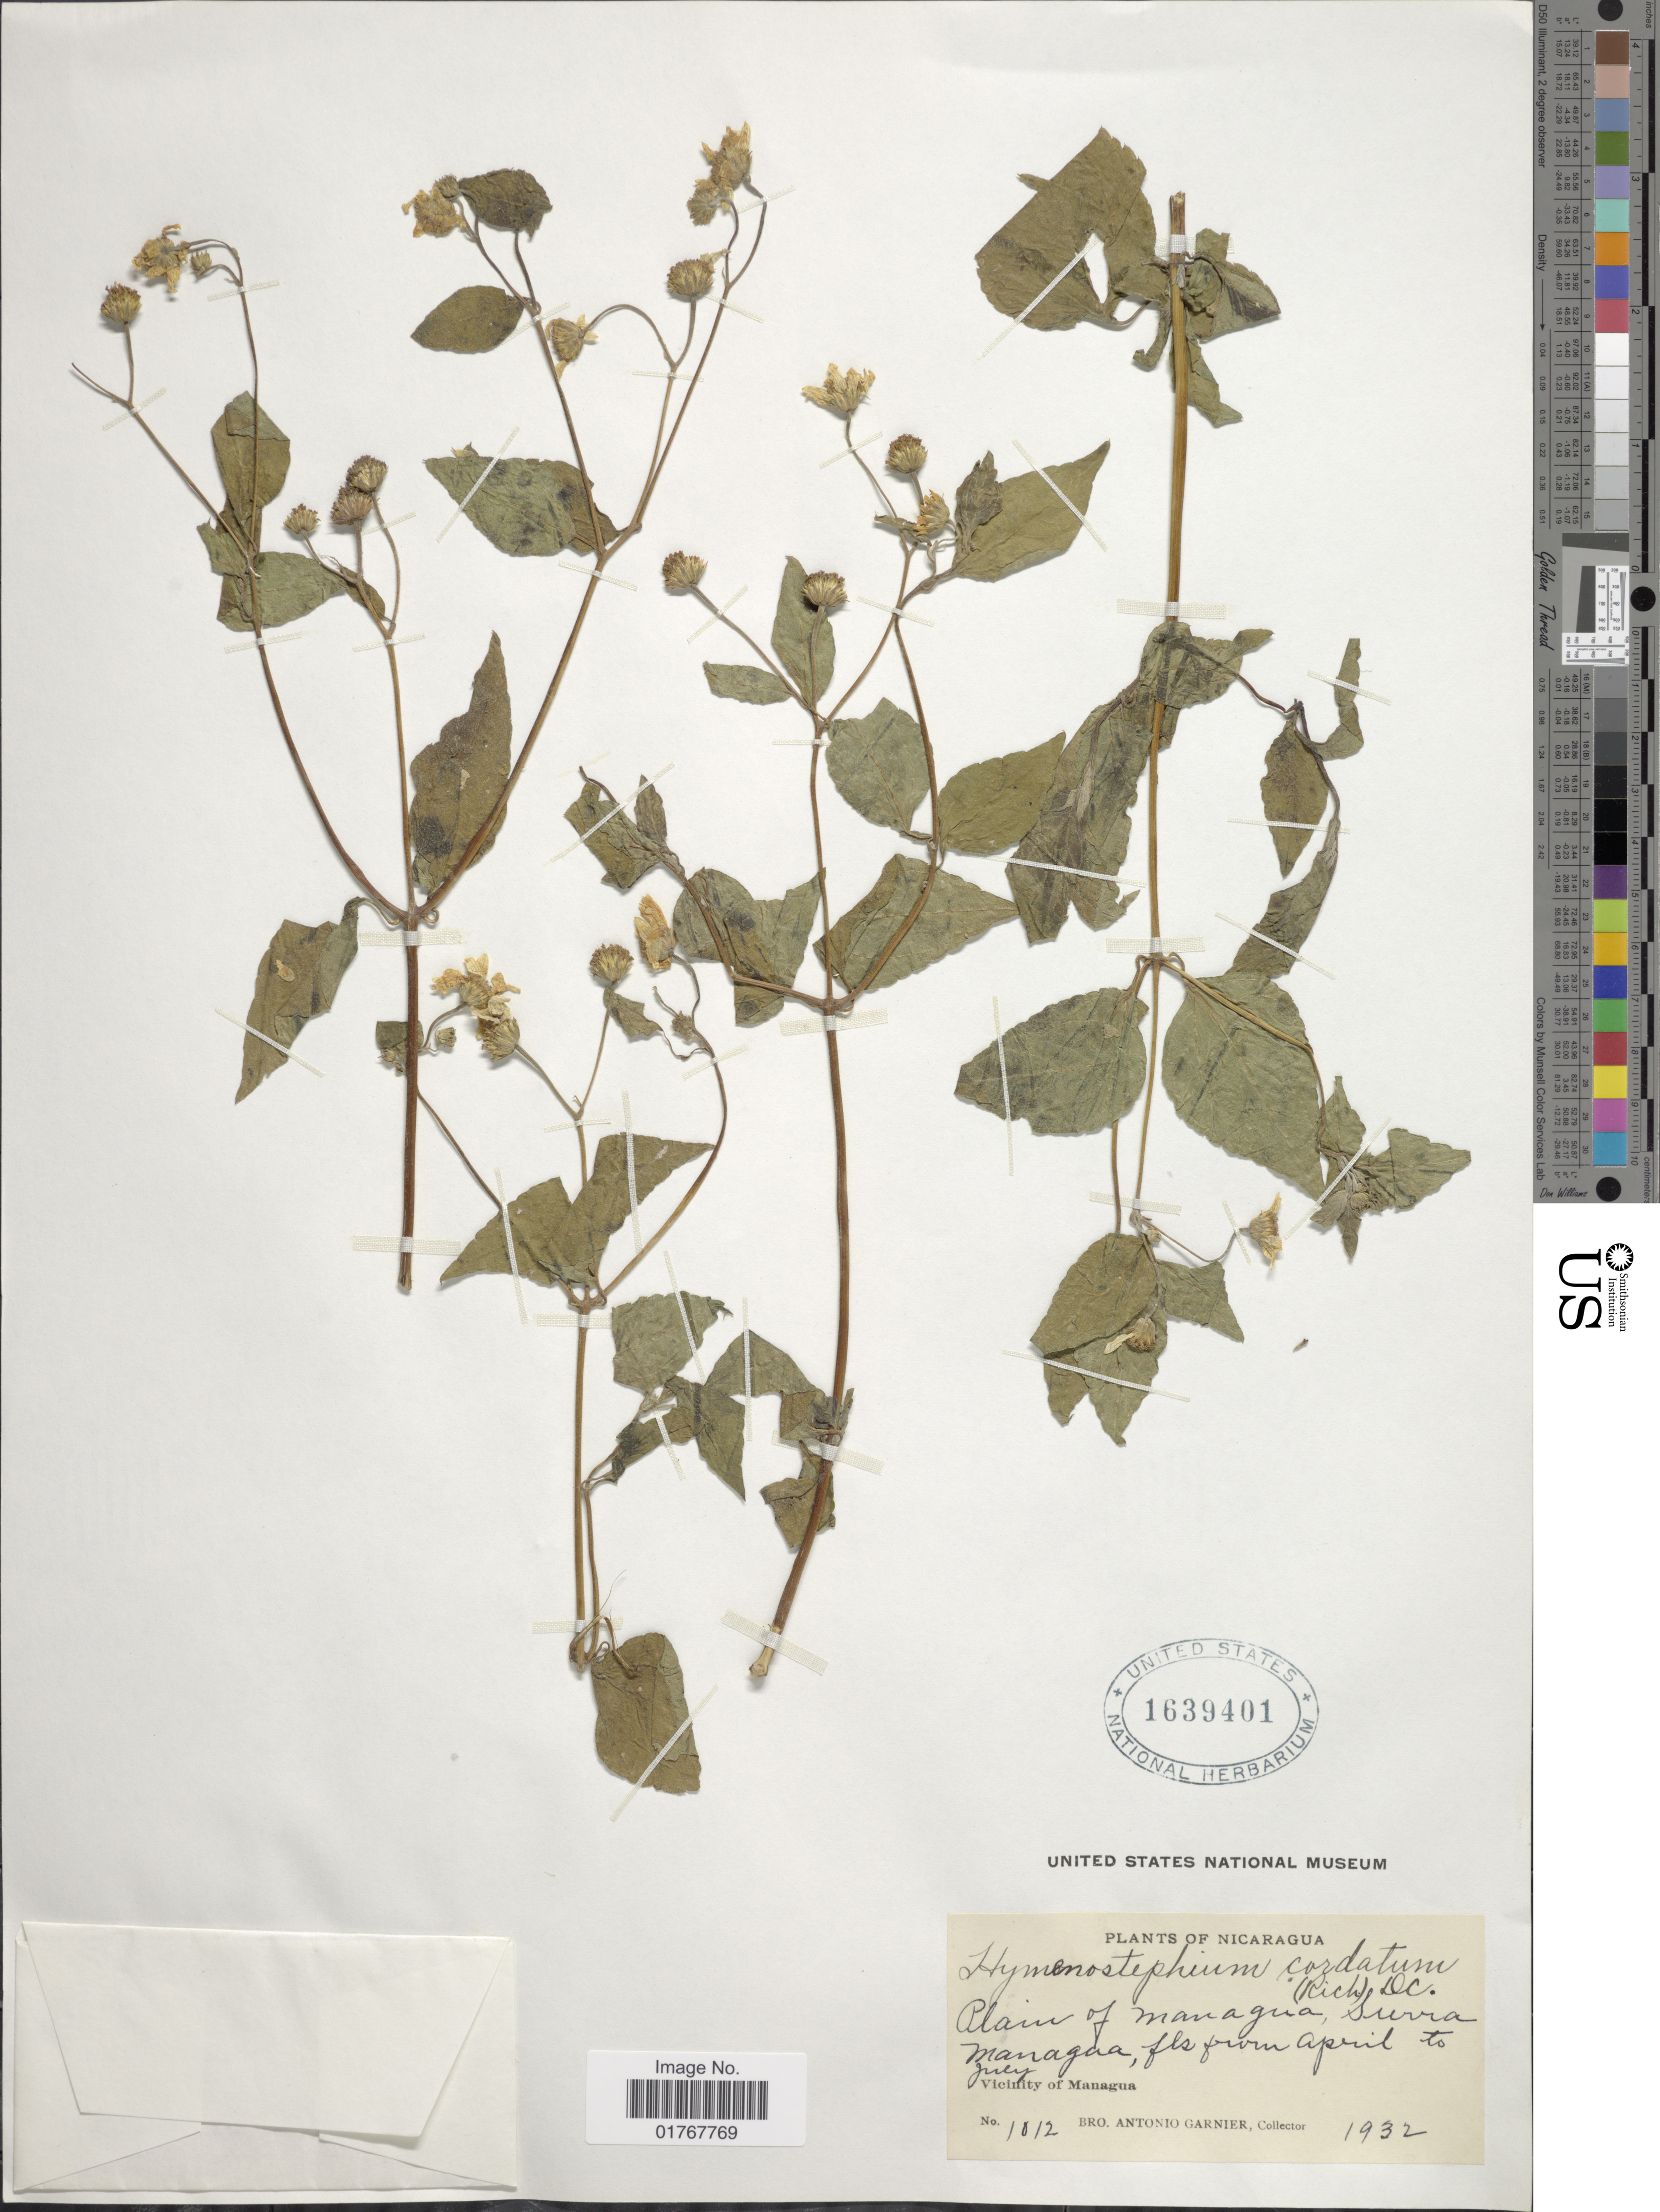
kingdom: Plantae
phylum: Tracheophyta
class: Magnoliopsida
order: Asterales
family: Asteraceae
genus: Viguiera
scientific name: Viguiera cordata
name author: (Hook. & Arn.) D'Arcy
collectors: Bro. A. Garnier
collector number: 1012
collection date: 1932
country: Nicaragua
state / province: Managua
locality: Plain of Managua, Sierra Managua, Vicinity of Managua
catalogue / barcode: US 1639401